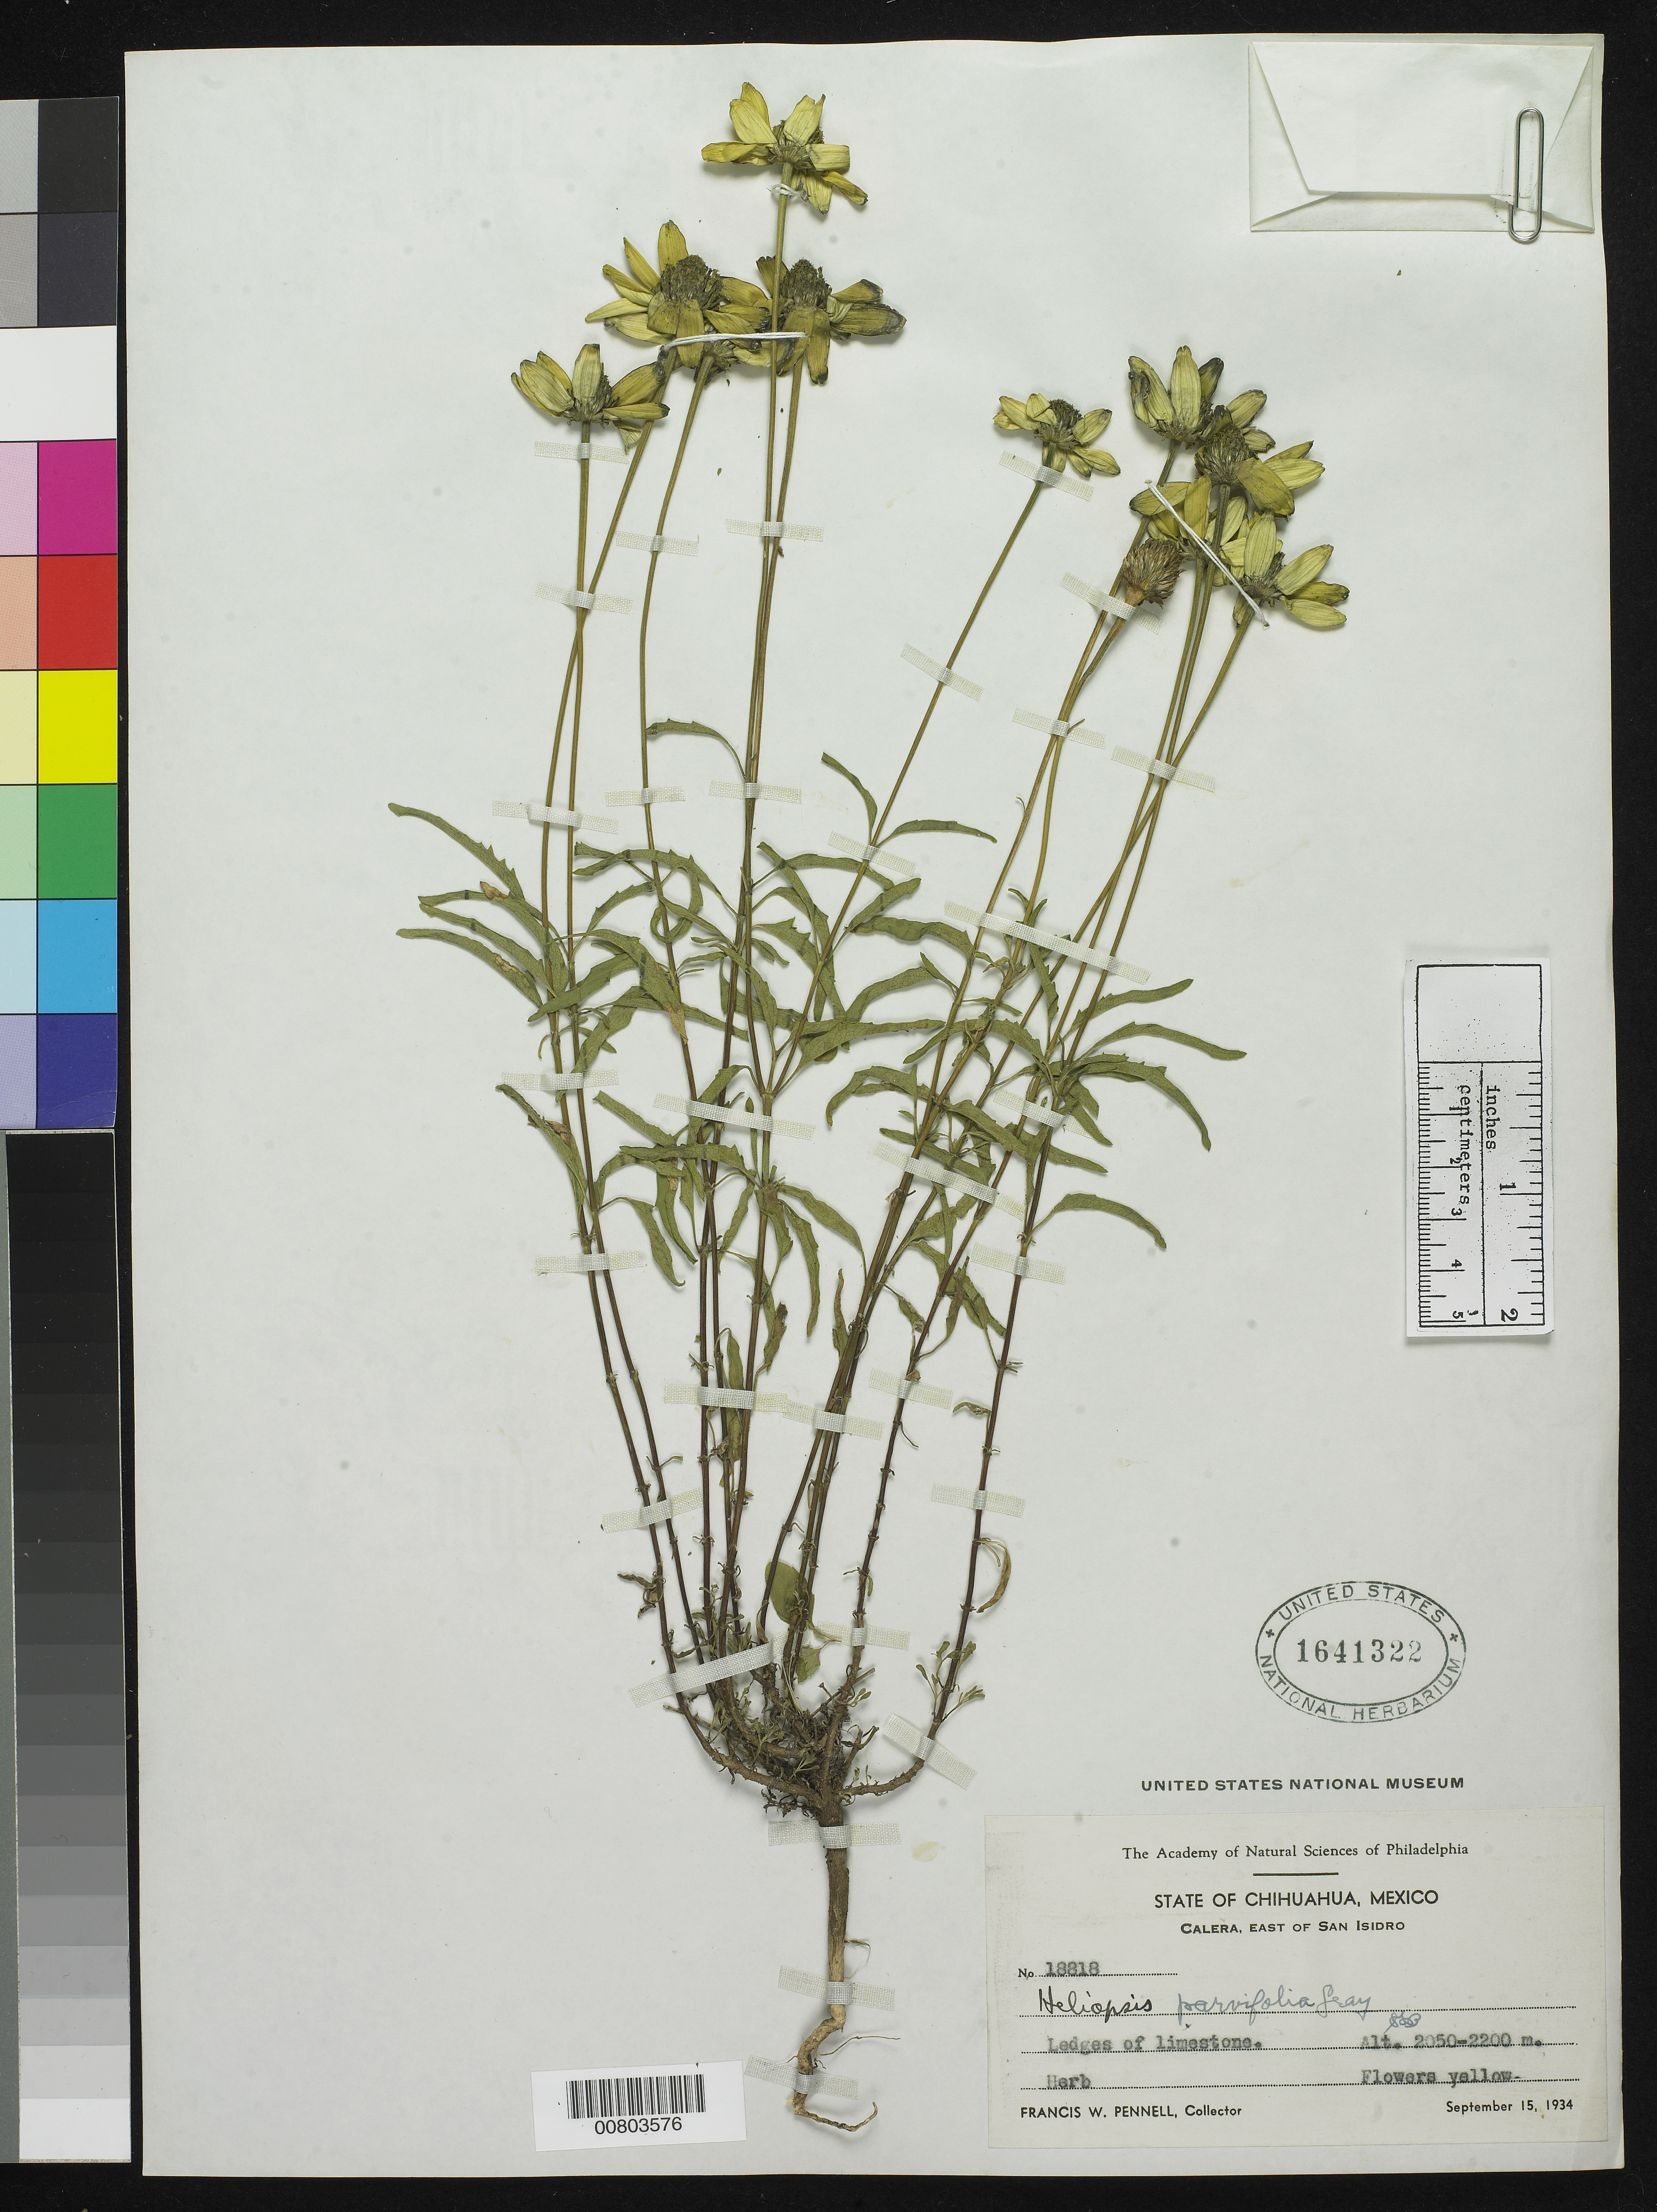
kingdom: Plantae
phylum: Tracheophyta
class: Magnoliopsida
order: Asterales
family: Asteraceae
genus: Heliopsis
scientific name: Heliopsis parvifolia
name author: A. Gray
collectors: F. W. Pennell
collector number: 18818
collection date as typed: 15 Sep 1934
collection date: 1934-09-15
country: Mexico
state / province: Chihuahua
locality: Calera, east of San Isidro, Chihuahua.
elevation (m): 2200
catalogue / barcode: US 1641322